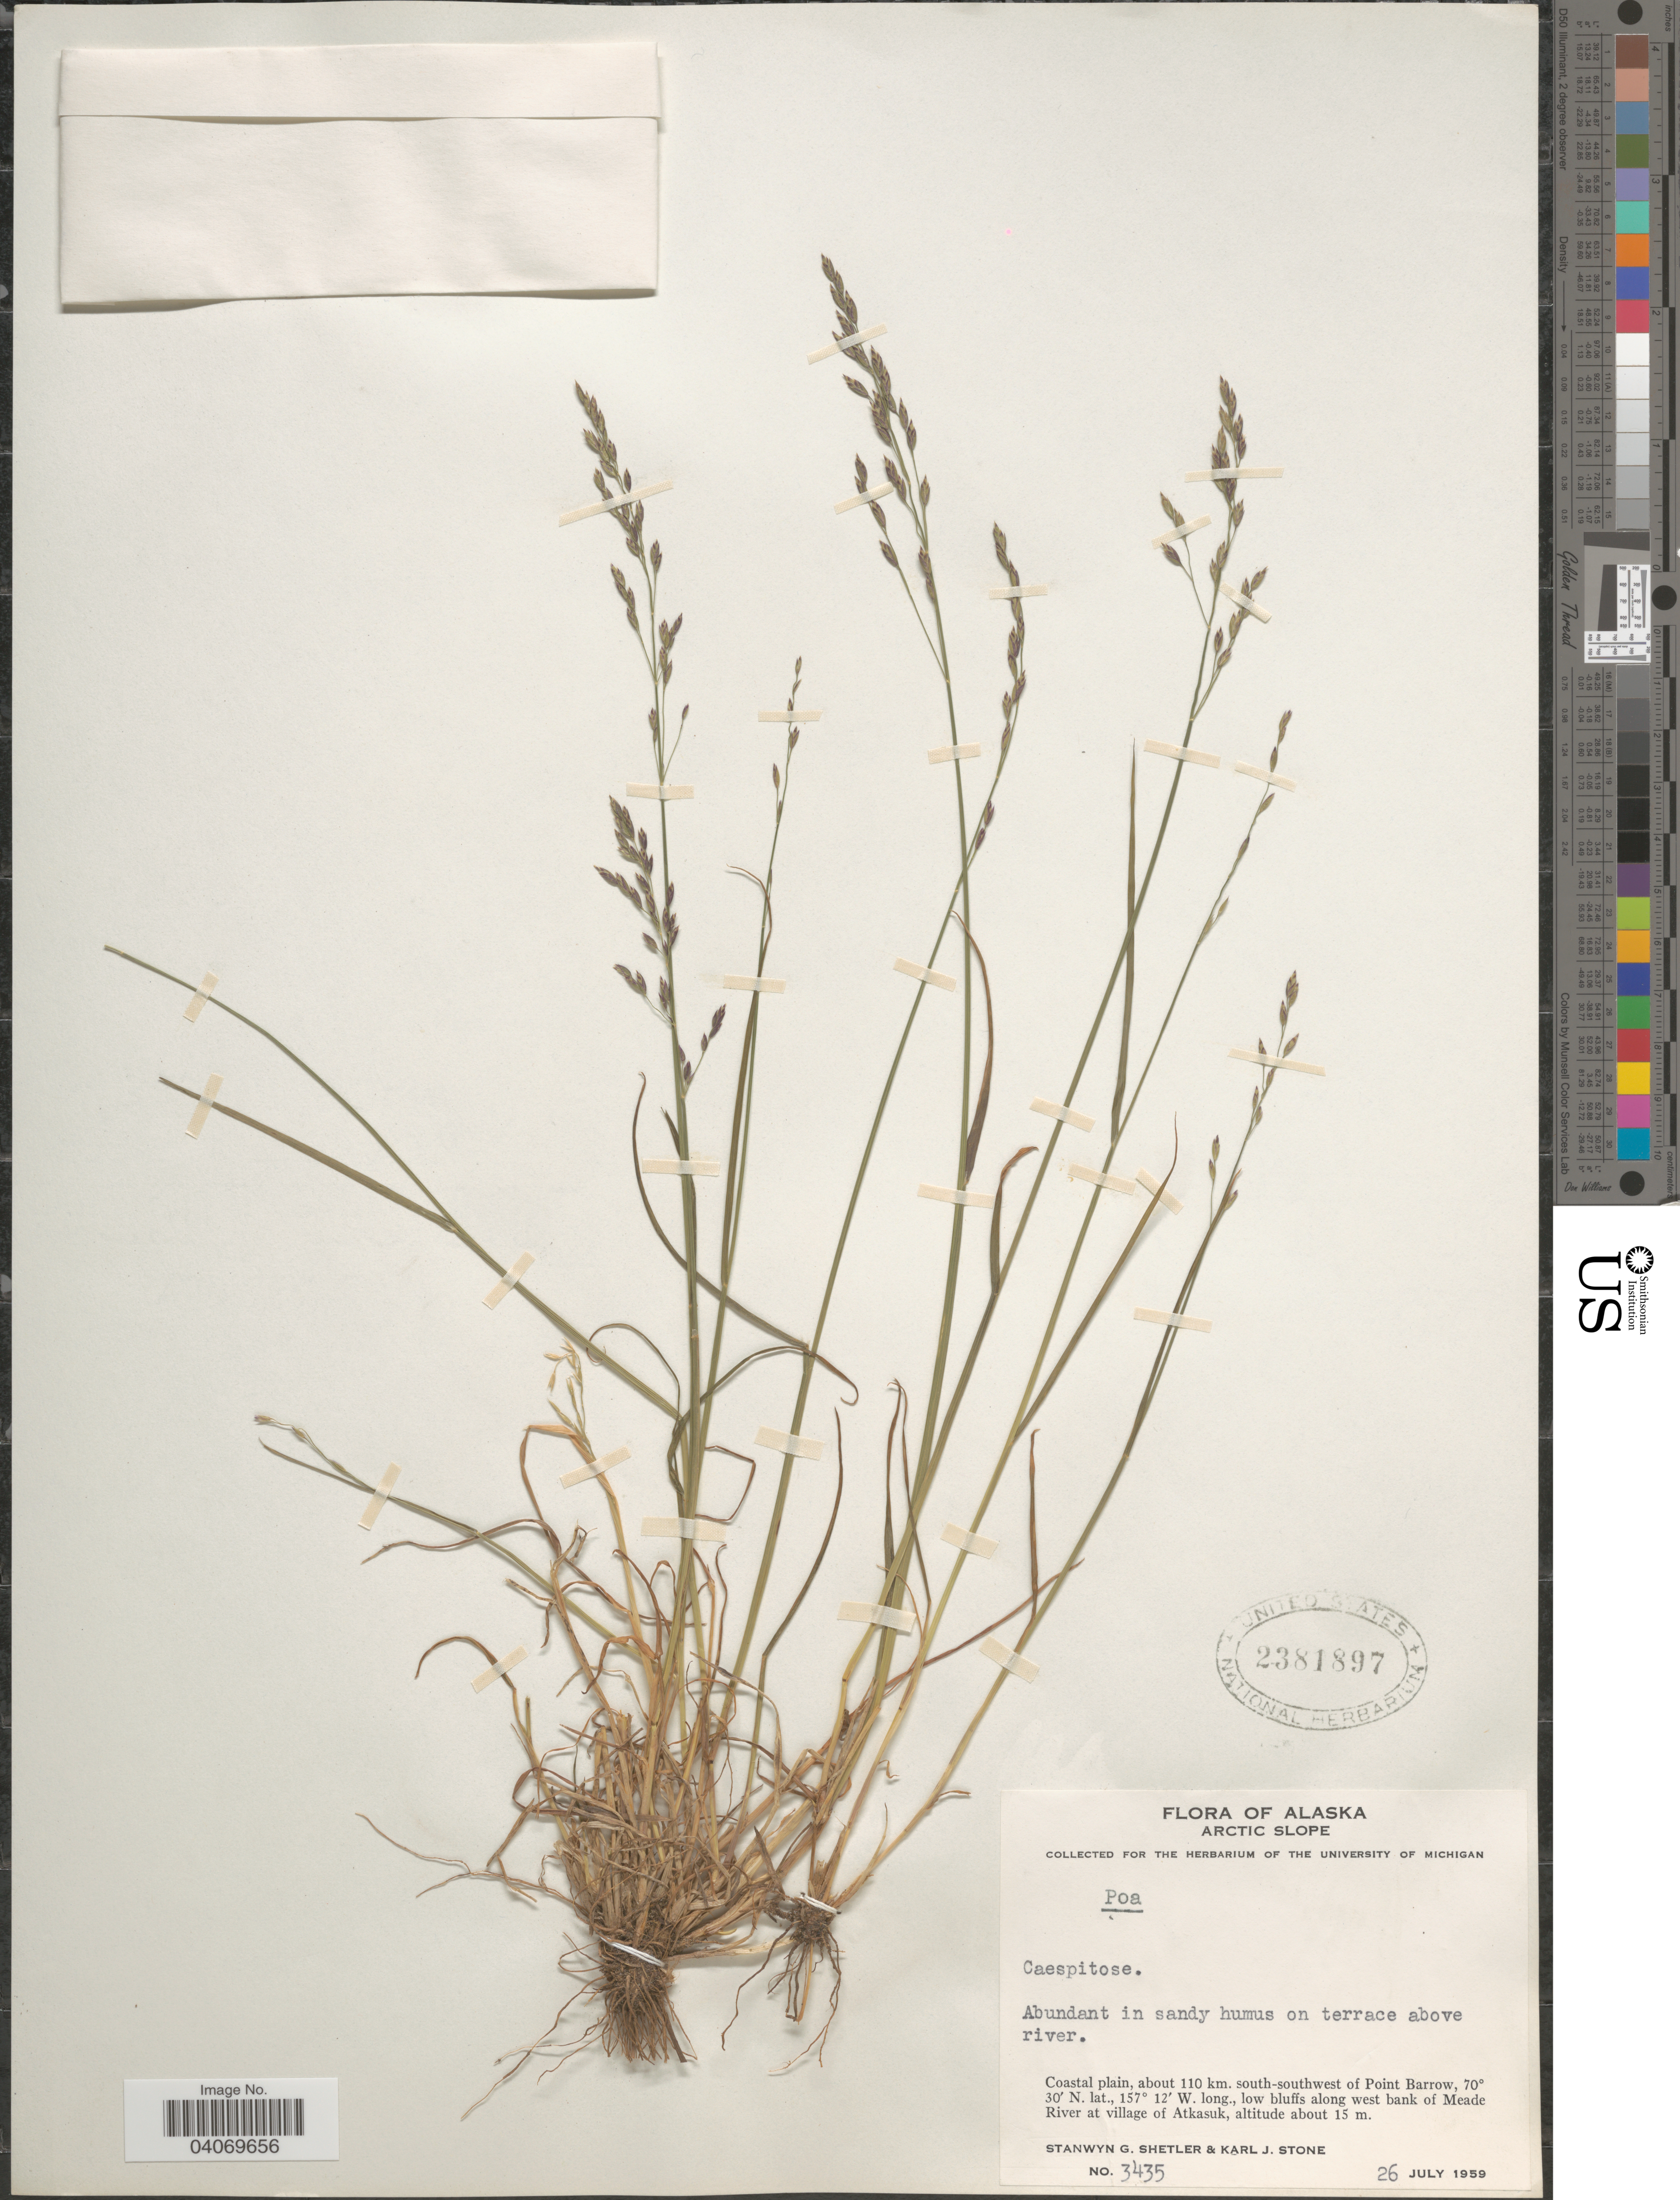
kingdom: Plantae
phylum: Tracheophyta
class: Liliopsida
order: Poales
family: Poaceae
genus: Poa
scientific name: Poa sp.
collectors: S. Shetler & K. J. Stone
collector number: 3435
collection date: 1959-07-26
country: United States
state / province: Alaska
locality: Arctic Slope. Abundant in sandy humus on terrace above river. Coastal plain, about 110 km. south-southwest of Point Barrow, low bluffs along west bank of Meade River at village of Atkasuk.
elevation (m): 15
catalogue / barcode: US 2381897